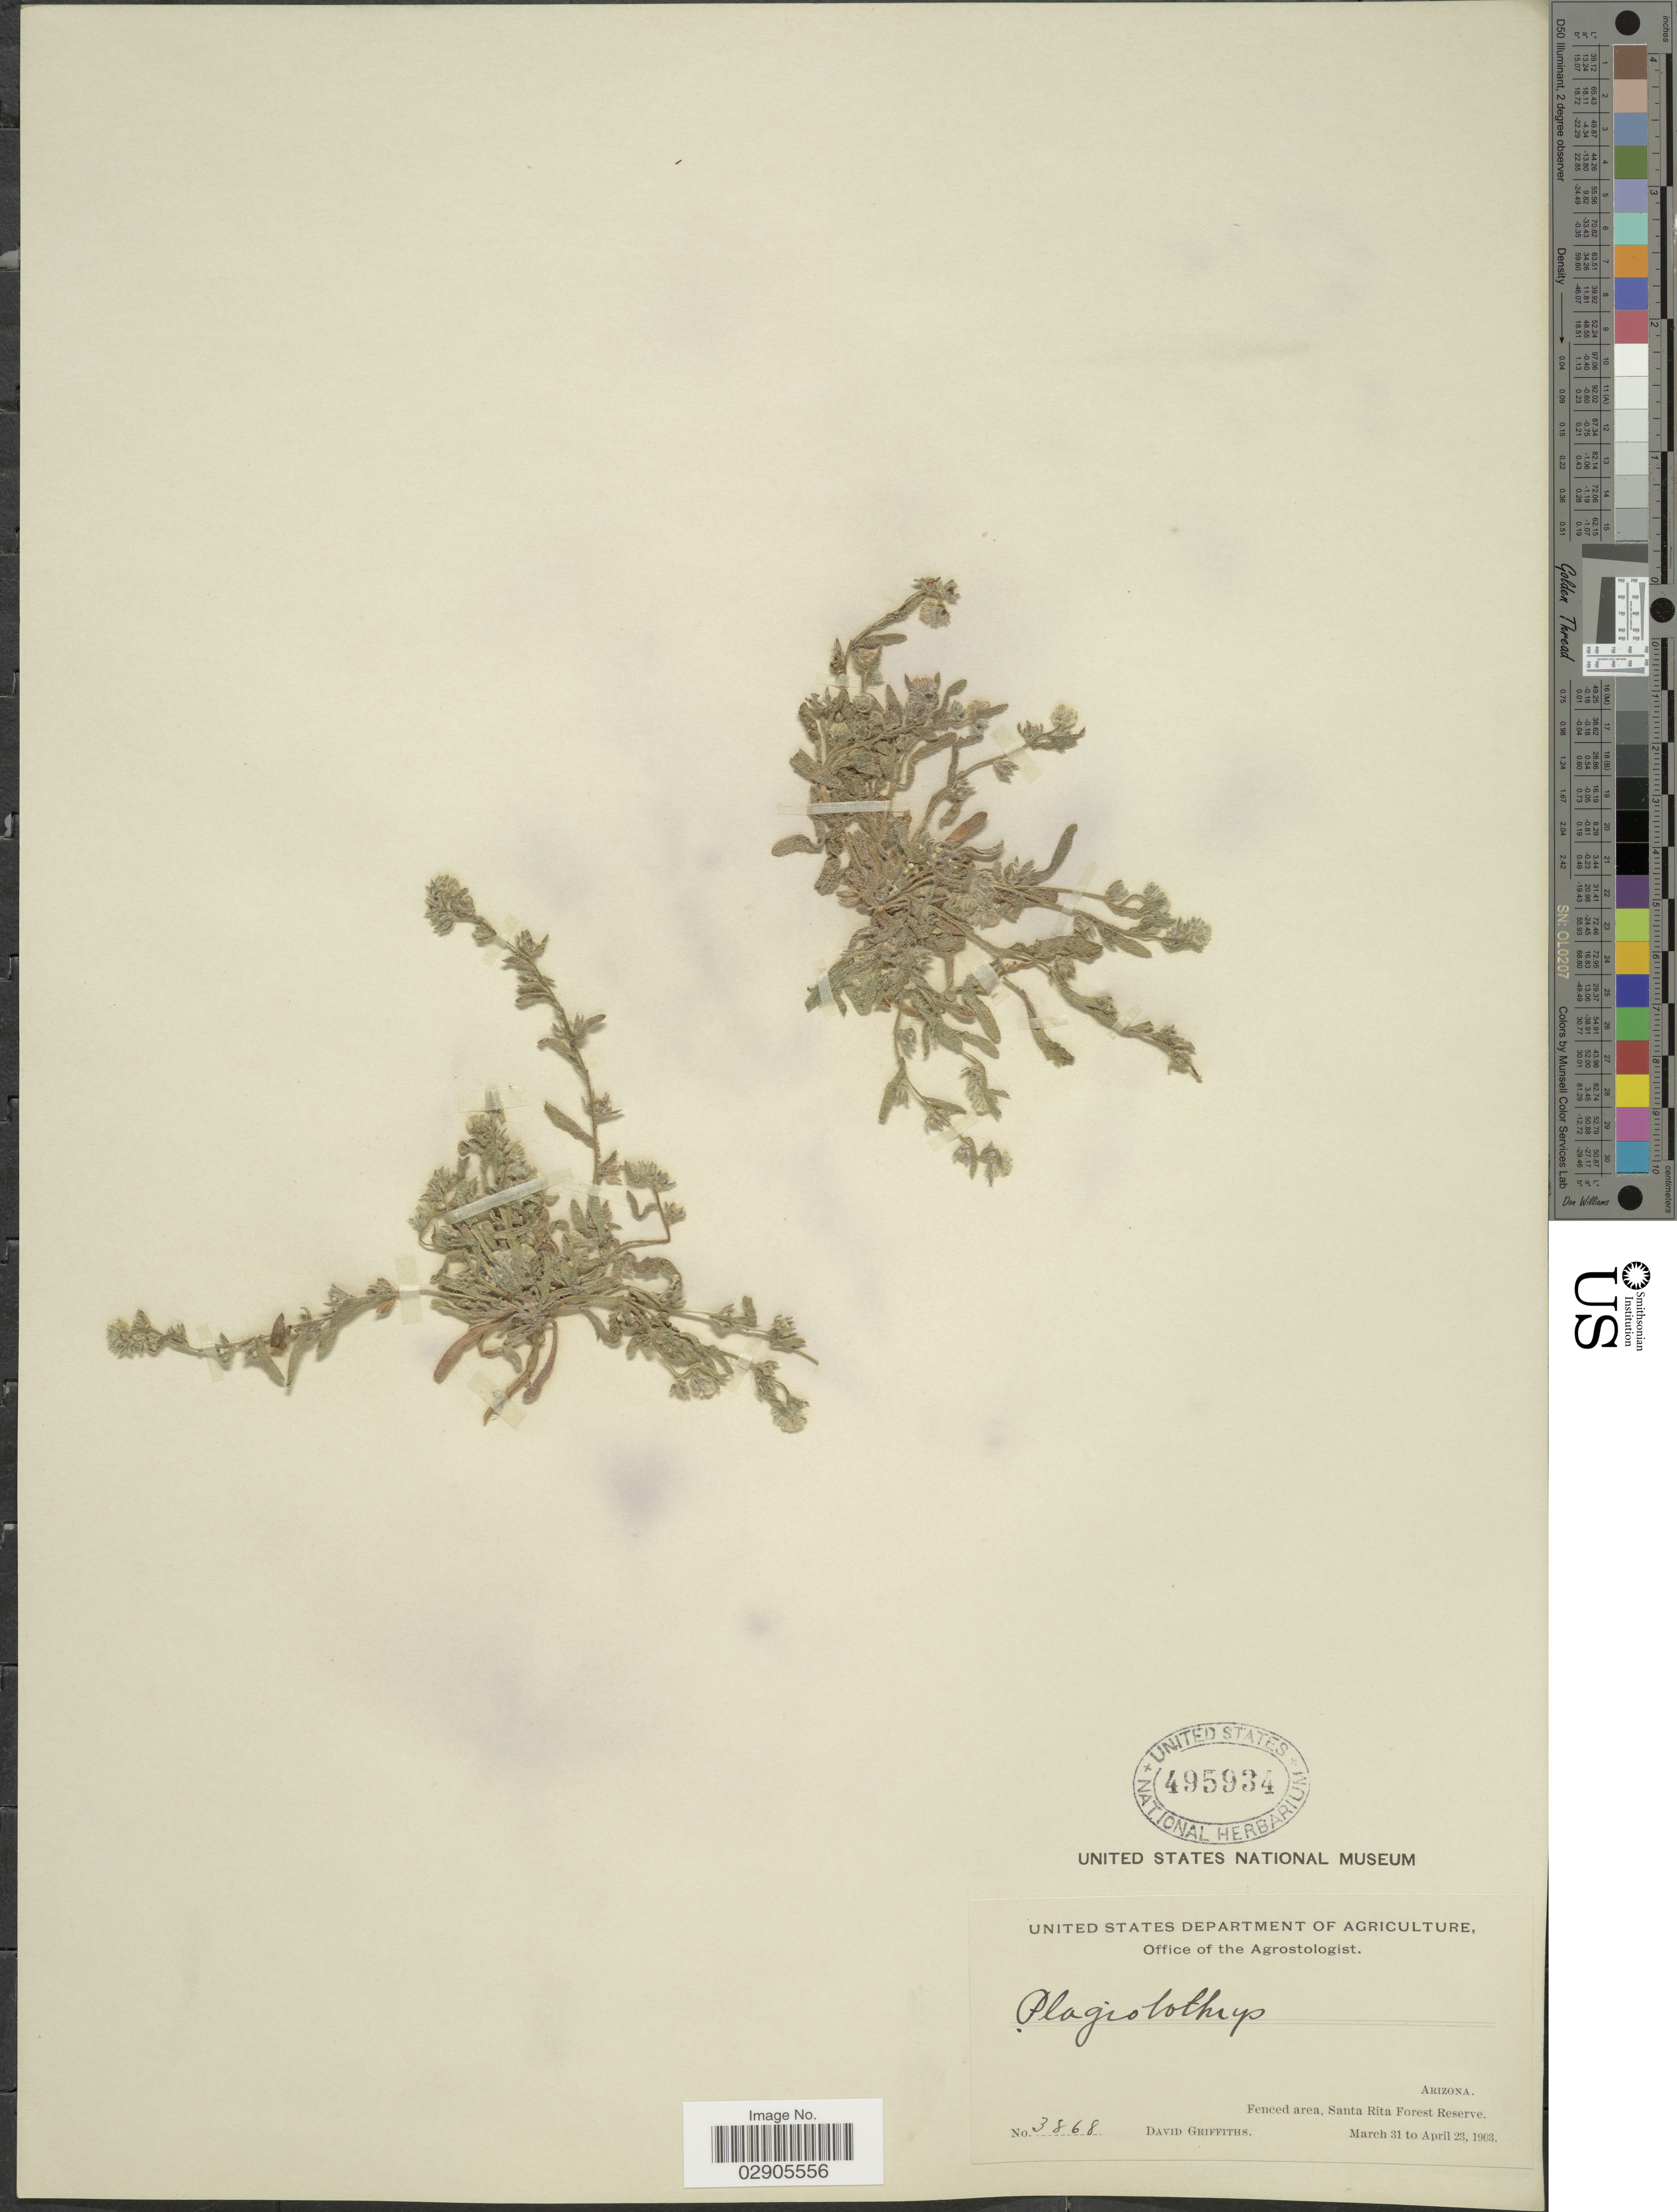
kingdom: Plantae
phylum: Tracheophyta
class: Magnoliopsida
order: Boraginales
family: Boraginaceae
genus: Plagiobothrys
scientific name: Plagiobothrys arizonicus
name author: (A. Gray) Greene ex A. Gray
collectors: D. Griffiths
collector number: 3868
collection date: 1903-03-31/1903-04-23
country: United States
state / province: Arizona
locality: Fenced area, Santa Rita Forest Reserve.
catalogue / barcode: US 495934